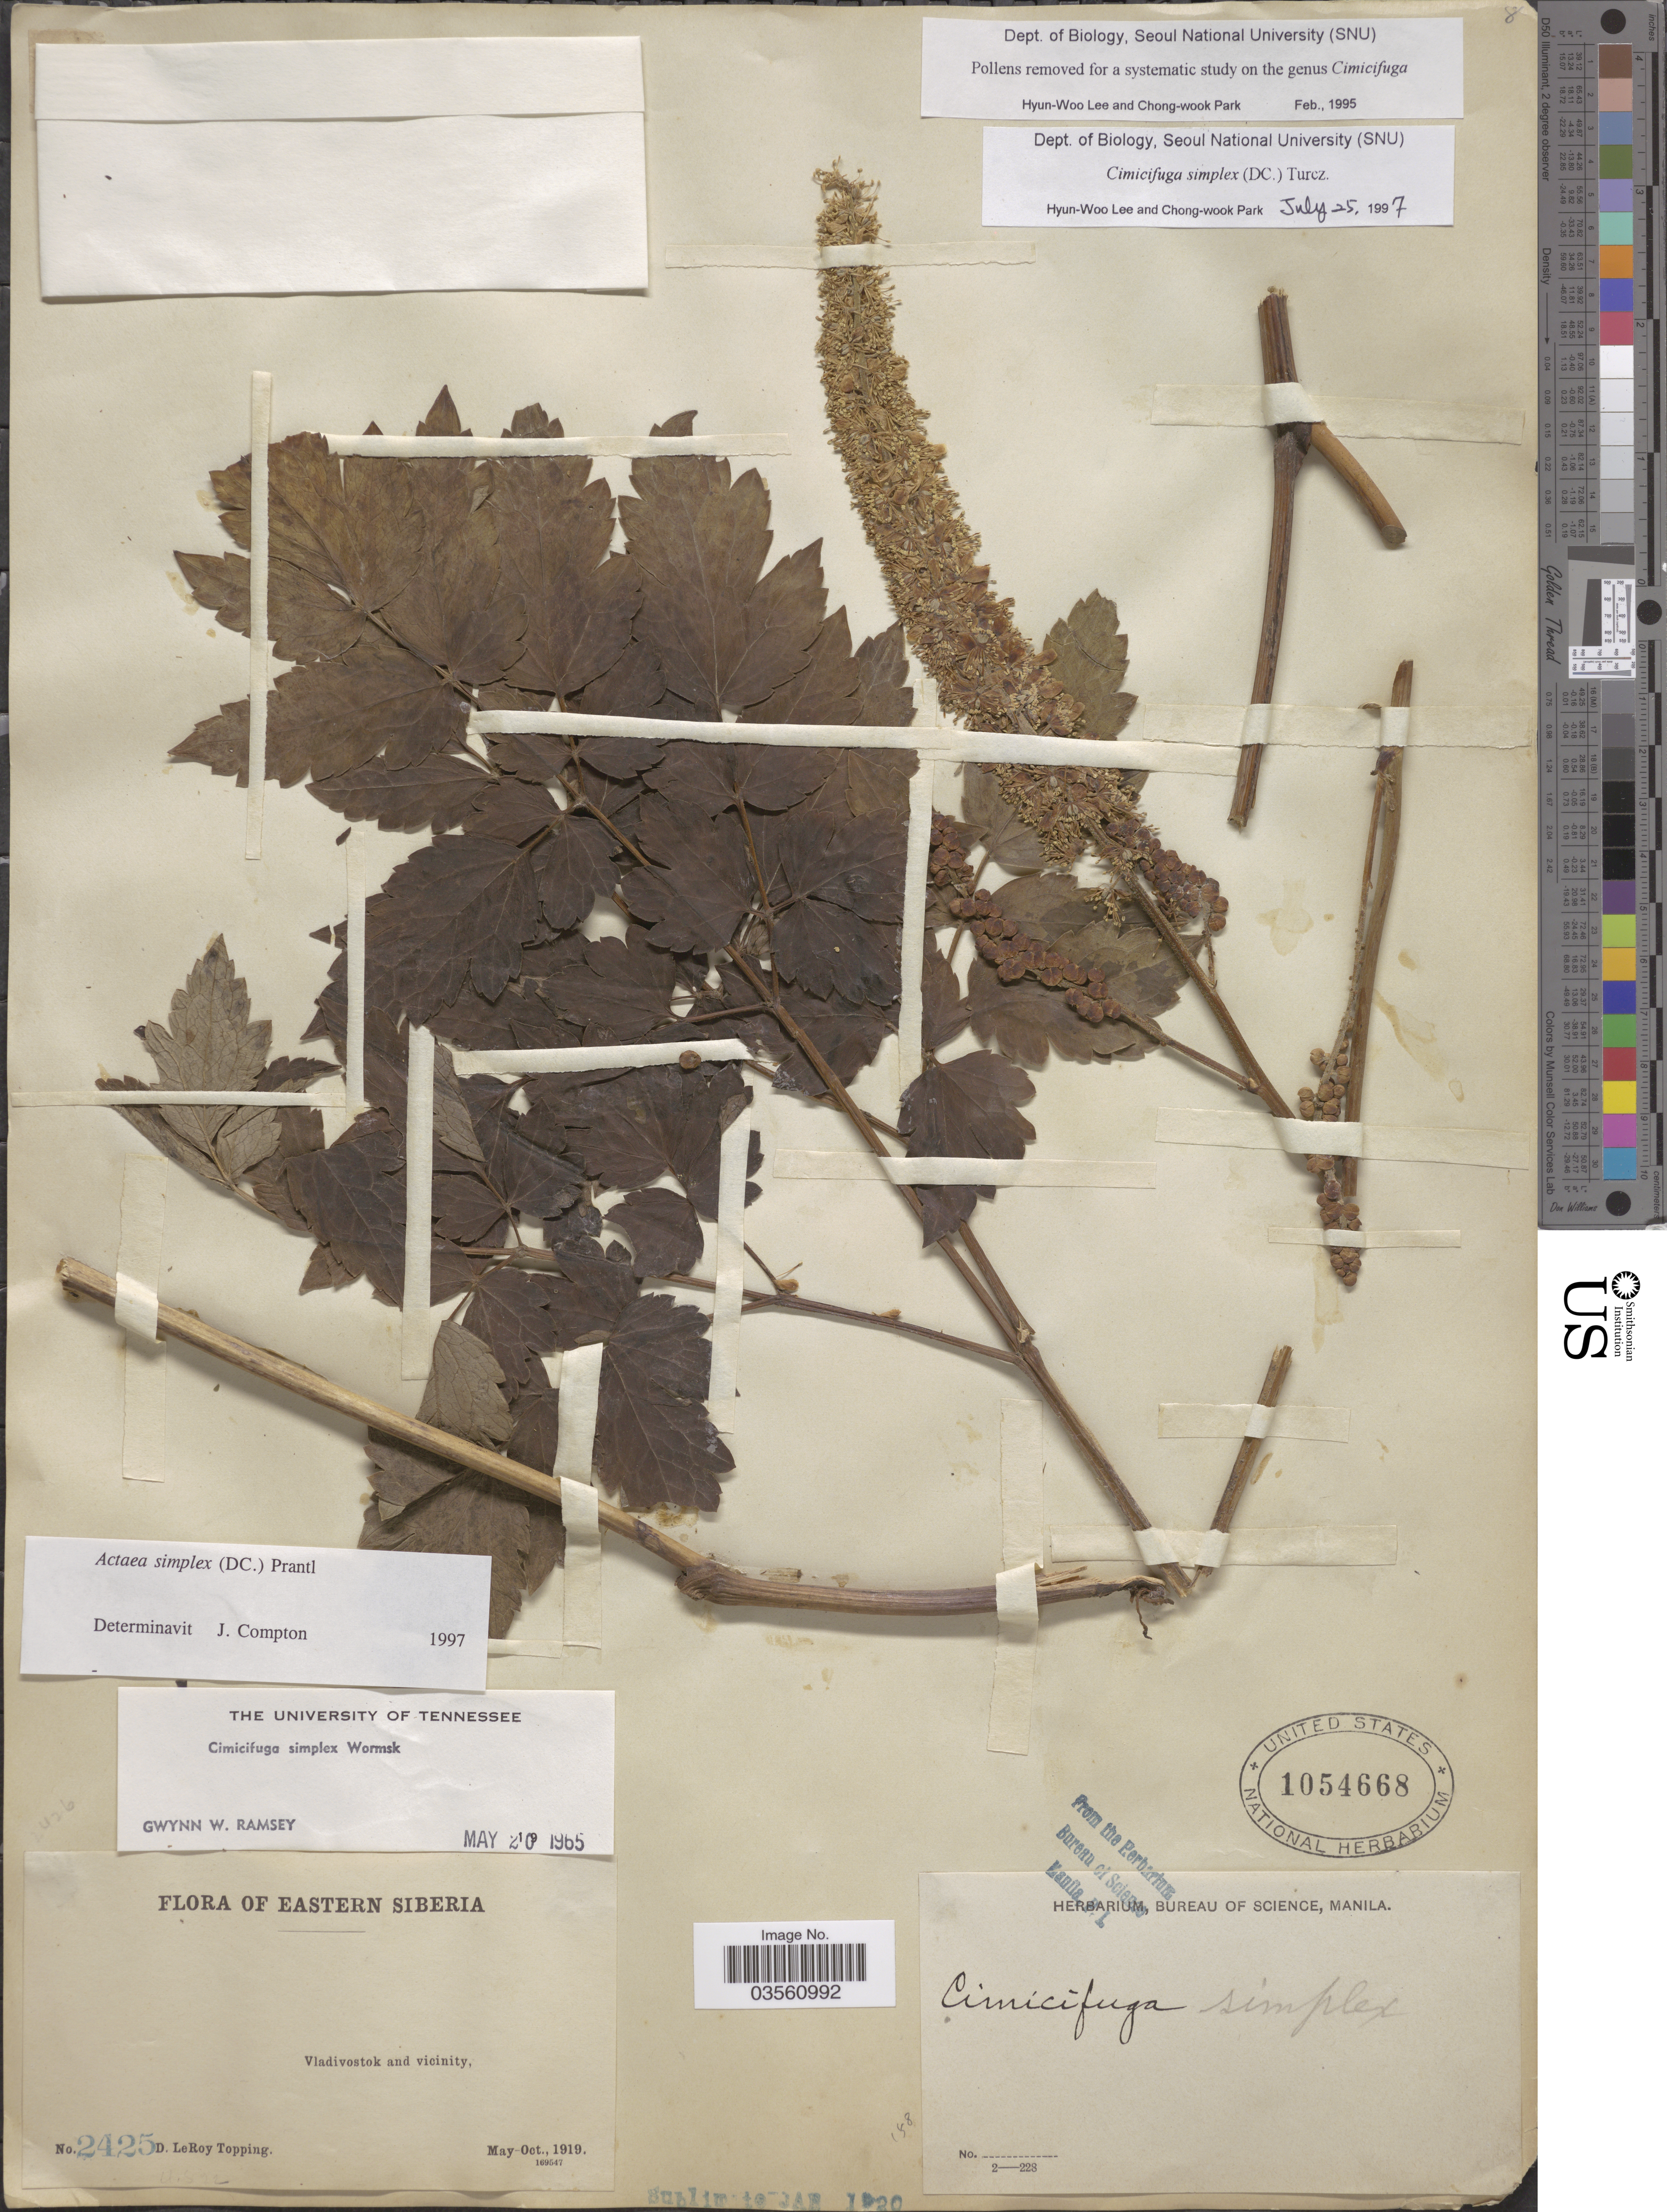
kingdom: Plantae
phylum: Tracheophyta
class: Magnoliopsida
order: Ranunculales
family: Ranunculaceae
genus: Actaea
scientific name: Actaea simplex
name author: (DC.) Wormsk. ex Prantl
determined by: Compton, J. A.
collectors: D. L. Topping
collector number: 2425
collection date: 1919-05/1919-10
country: Russian Federation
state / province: Primorsky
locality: Eastern Siberia. Vladivostok and vicinity.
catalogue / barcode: US 1054668